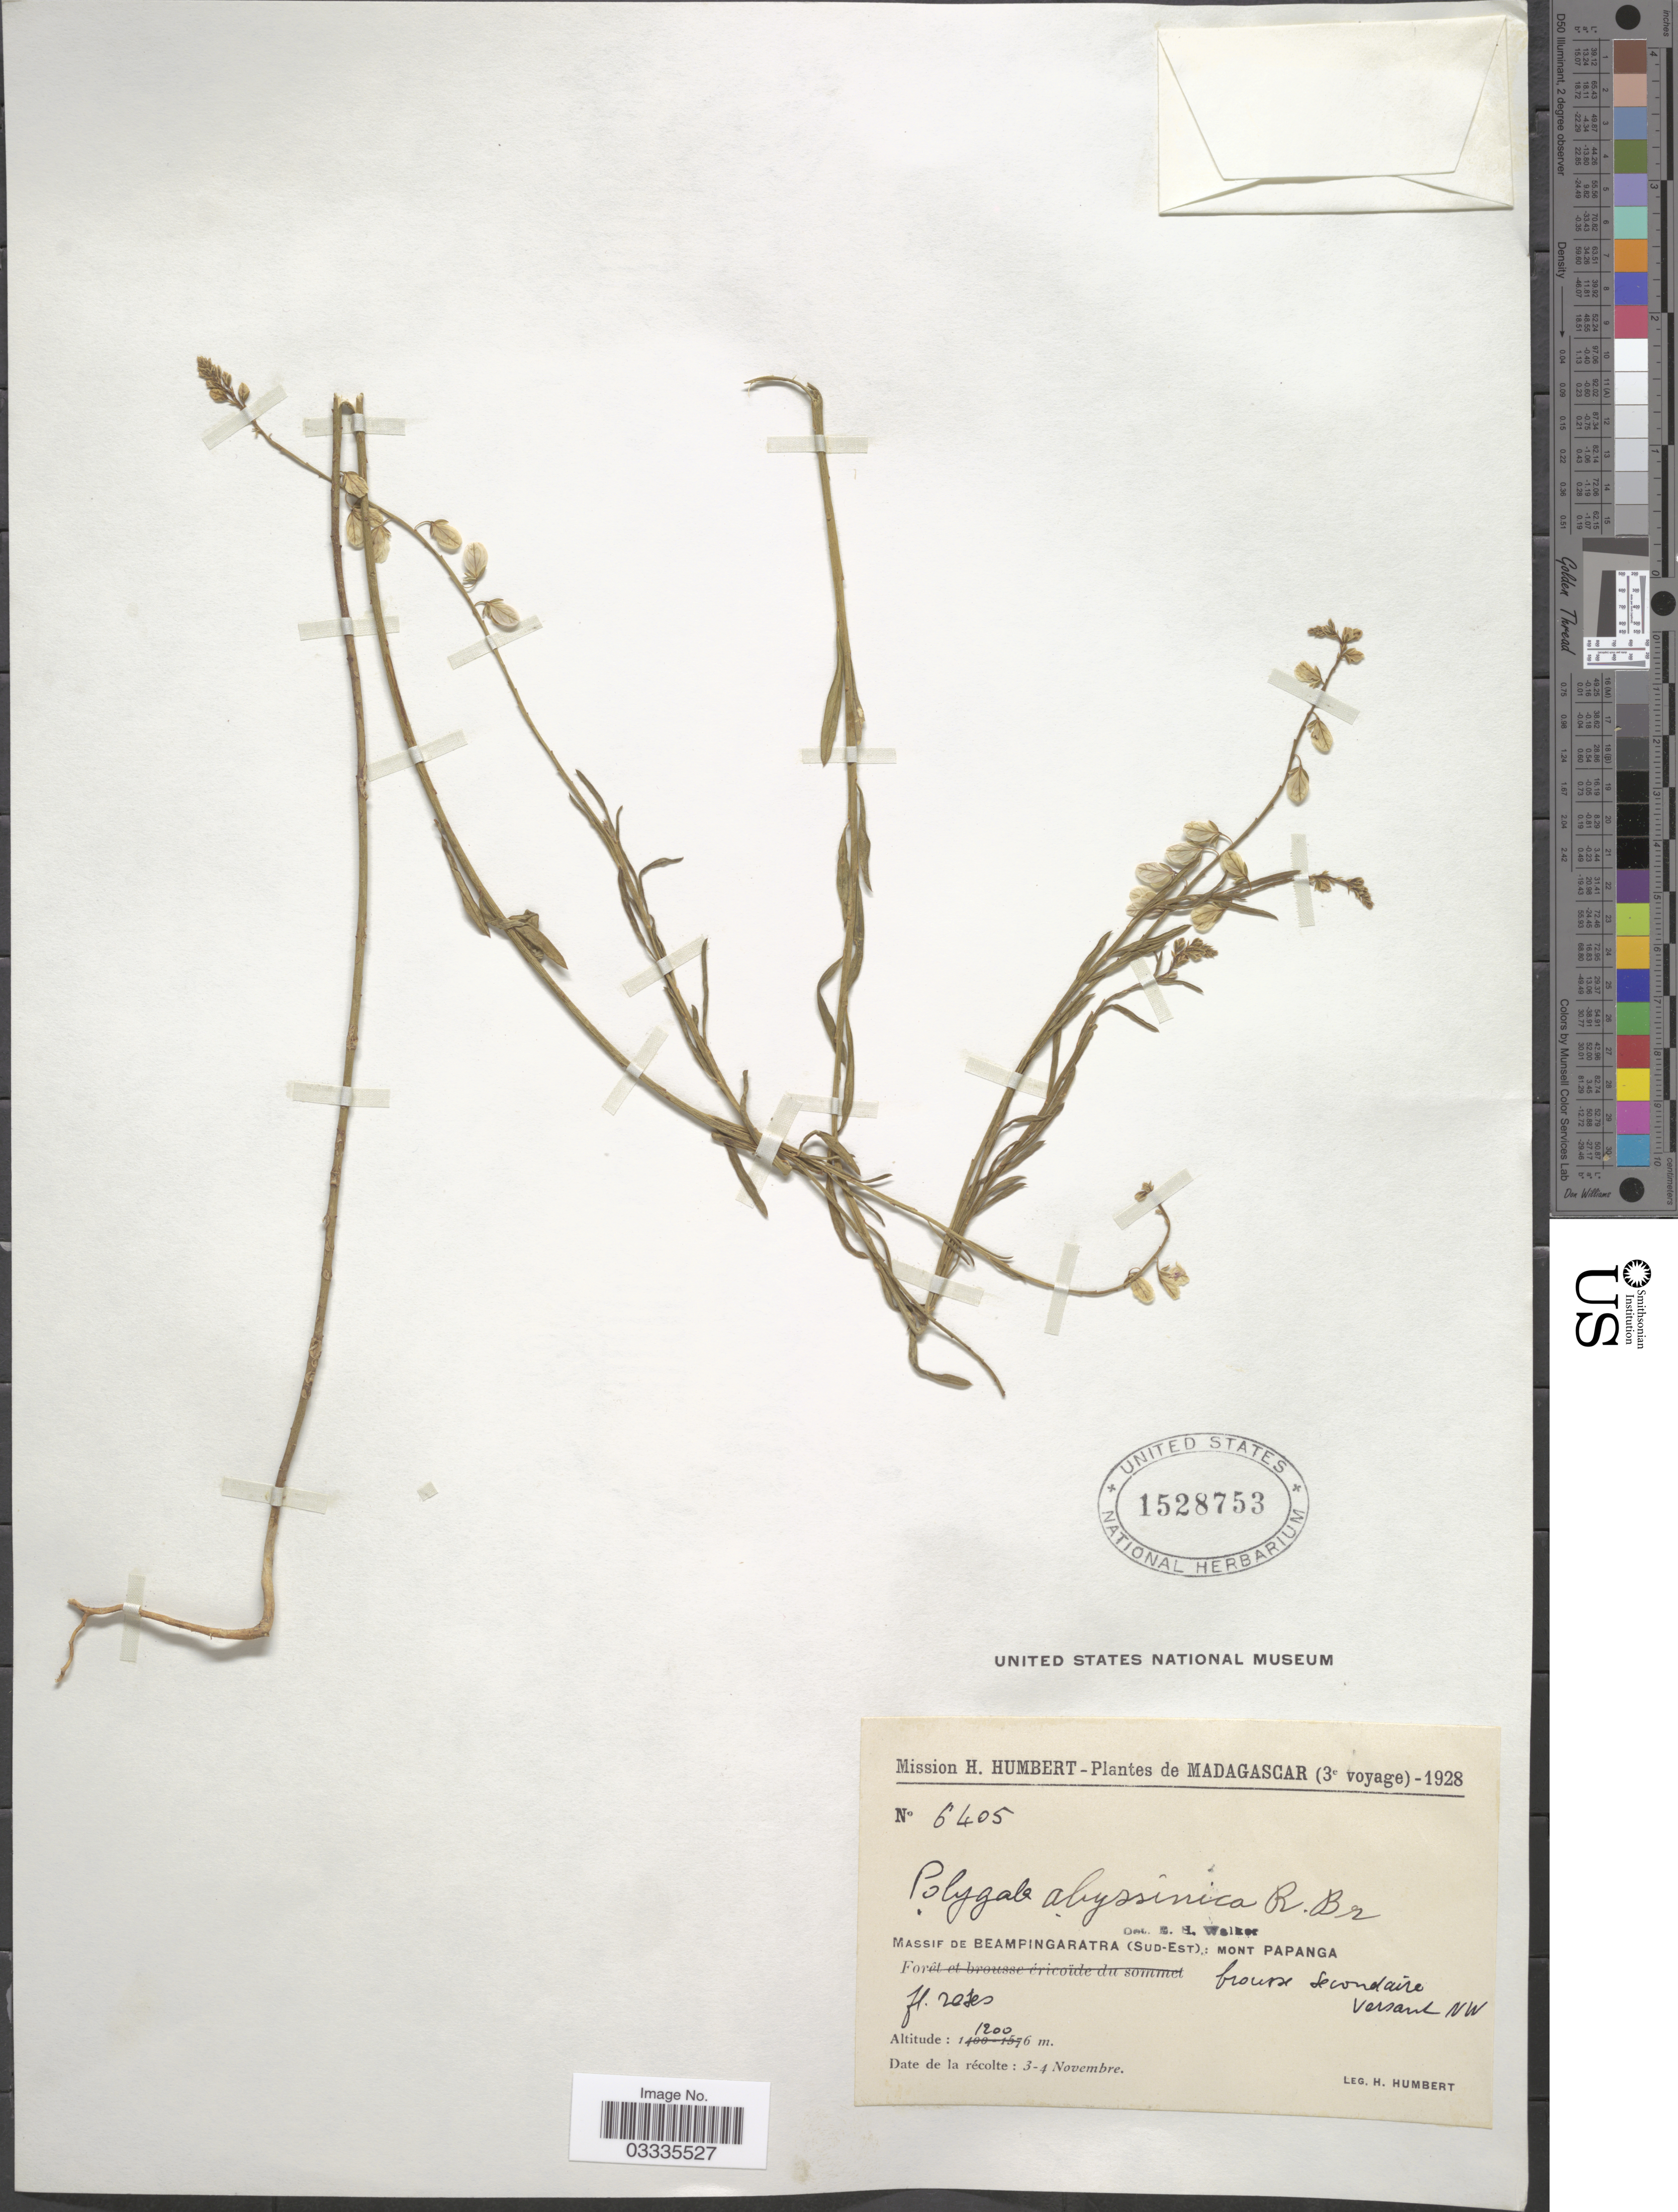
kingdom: Plantae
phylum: Tracheophyta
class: Magnoliopsida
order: Fabales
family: Polygalaceae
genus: Polygala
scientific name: Polygala abyssinica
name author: R. Br. ex Fresen.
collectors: H. Humbert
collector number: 6405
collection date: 1928-11-03/1928-11-04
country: Madagascar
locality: Massif de Beampingaratra (Sud-Est).: Mont Papanga, brousse secondaire versant NW.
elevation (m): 1200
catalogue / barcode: US 1528753